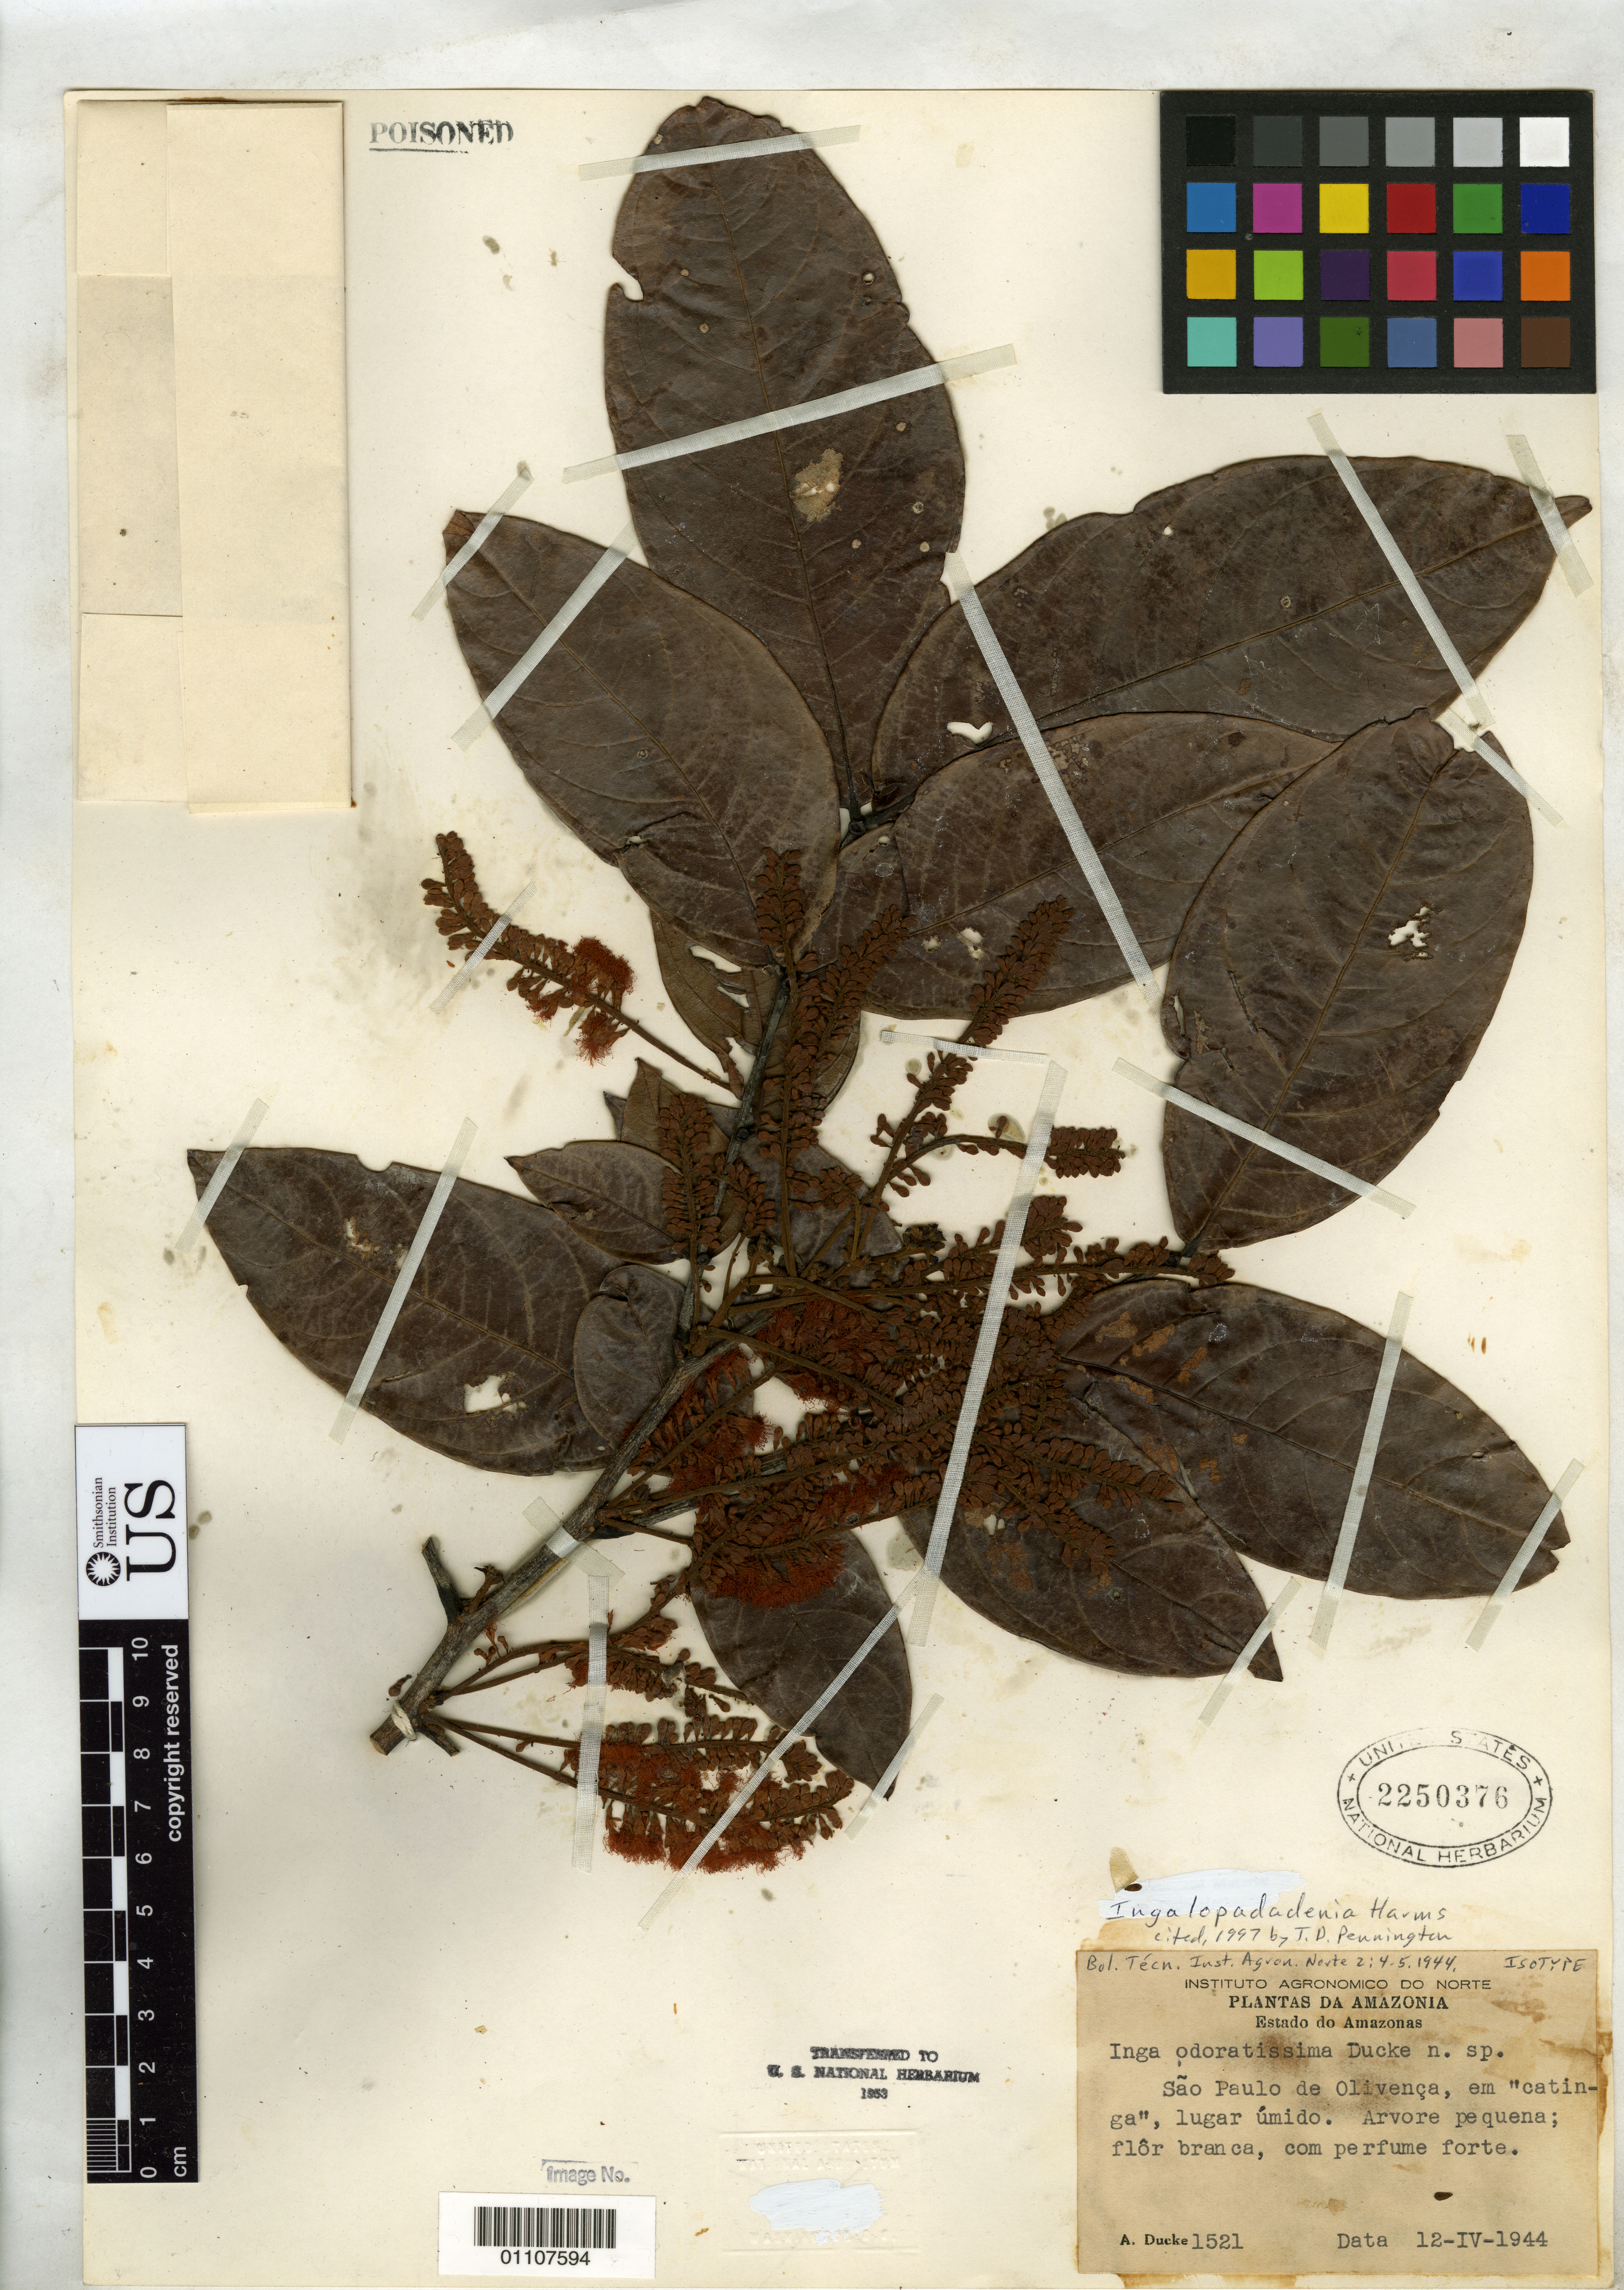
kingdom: Plantae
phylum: Tracheophyta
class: Magnoliopsida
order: Fabales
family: Fabaceae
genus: Inga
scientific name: Inga odoratissima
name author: Ducke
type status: Isotype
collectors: A. Ducke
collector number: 1521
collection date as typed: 12 Apr 1944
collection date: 1944-04-12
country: Brazil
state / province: Amazonas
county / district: San Paulo de Olivenca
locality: Sao Paulo de Olivenca.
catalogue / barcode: US 2250376